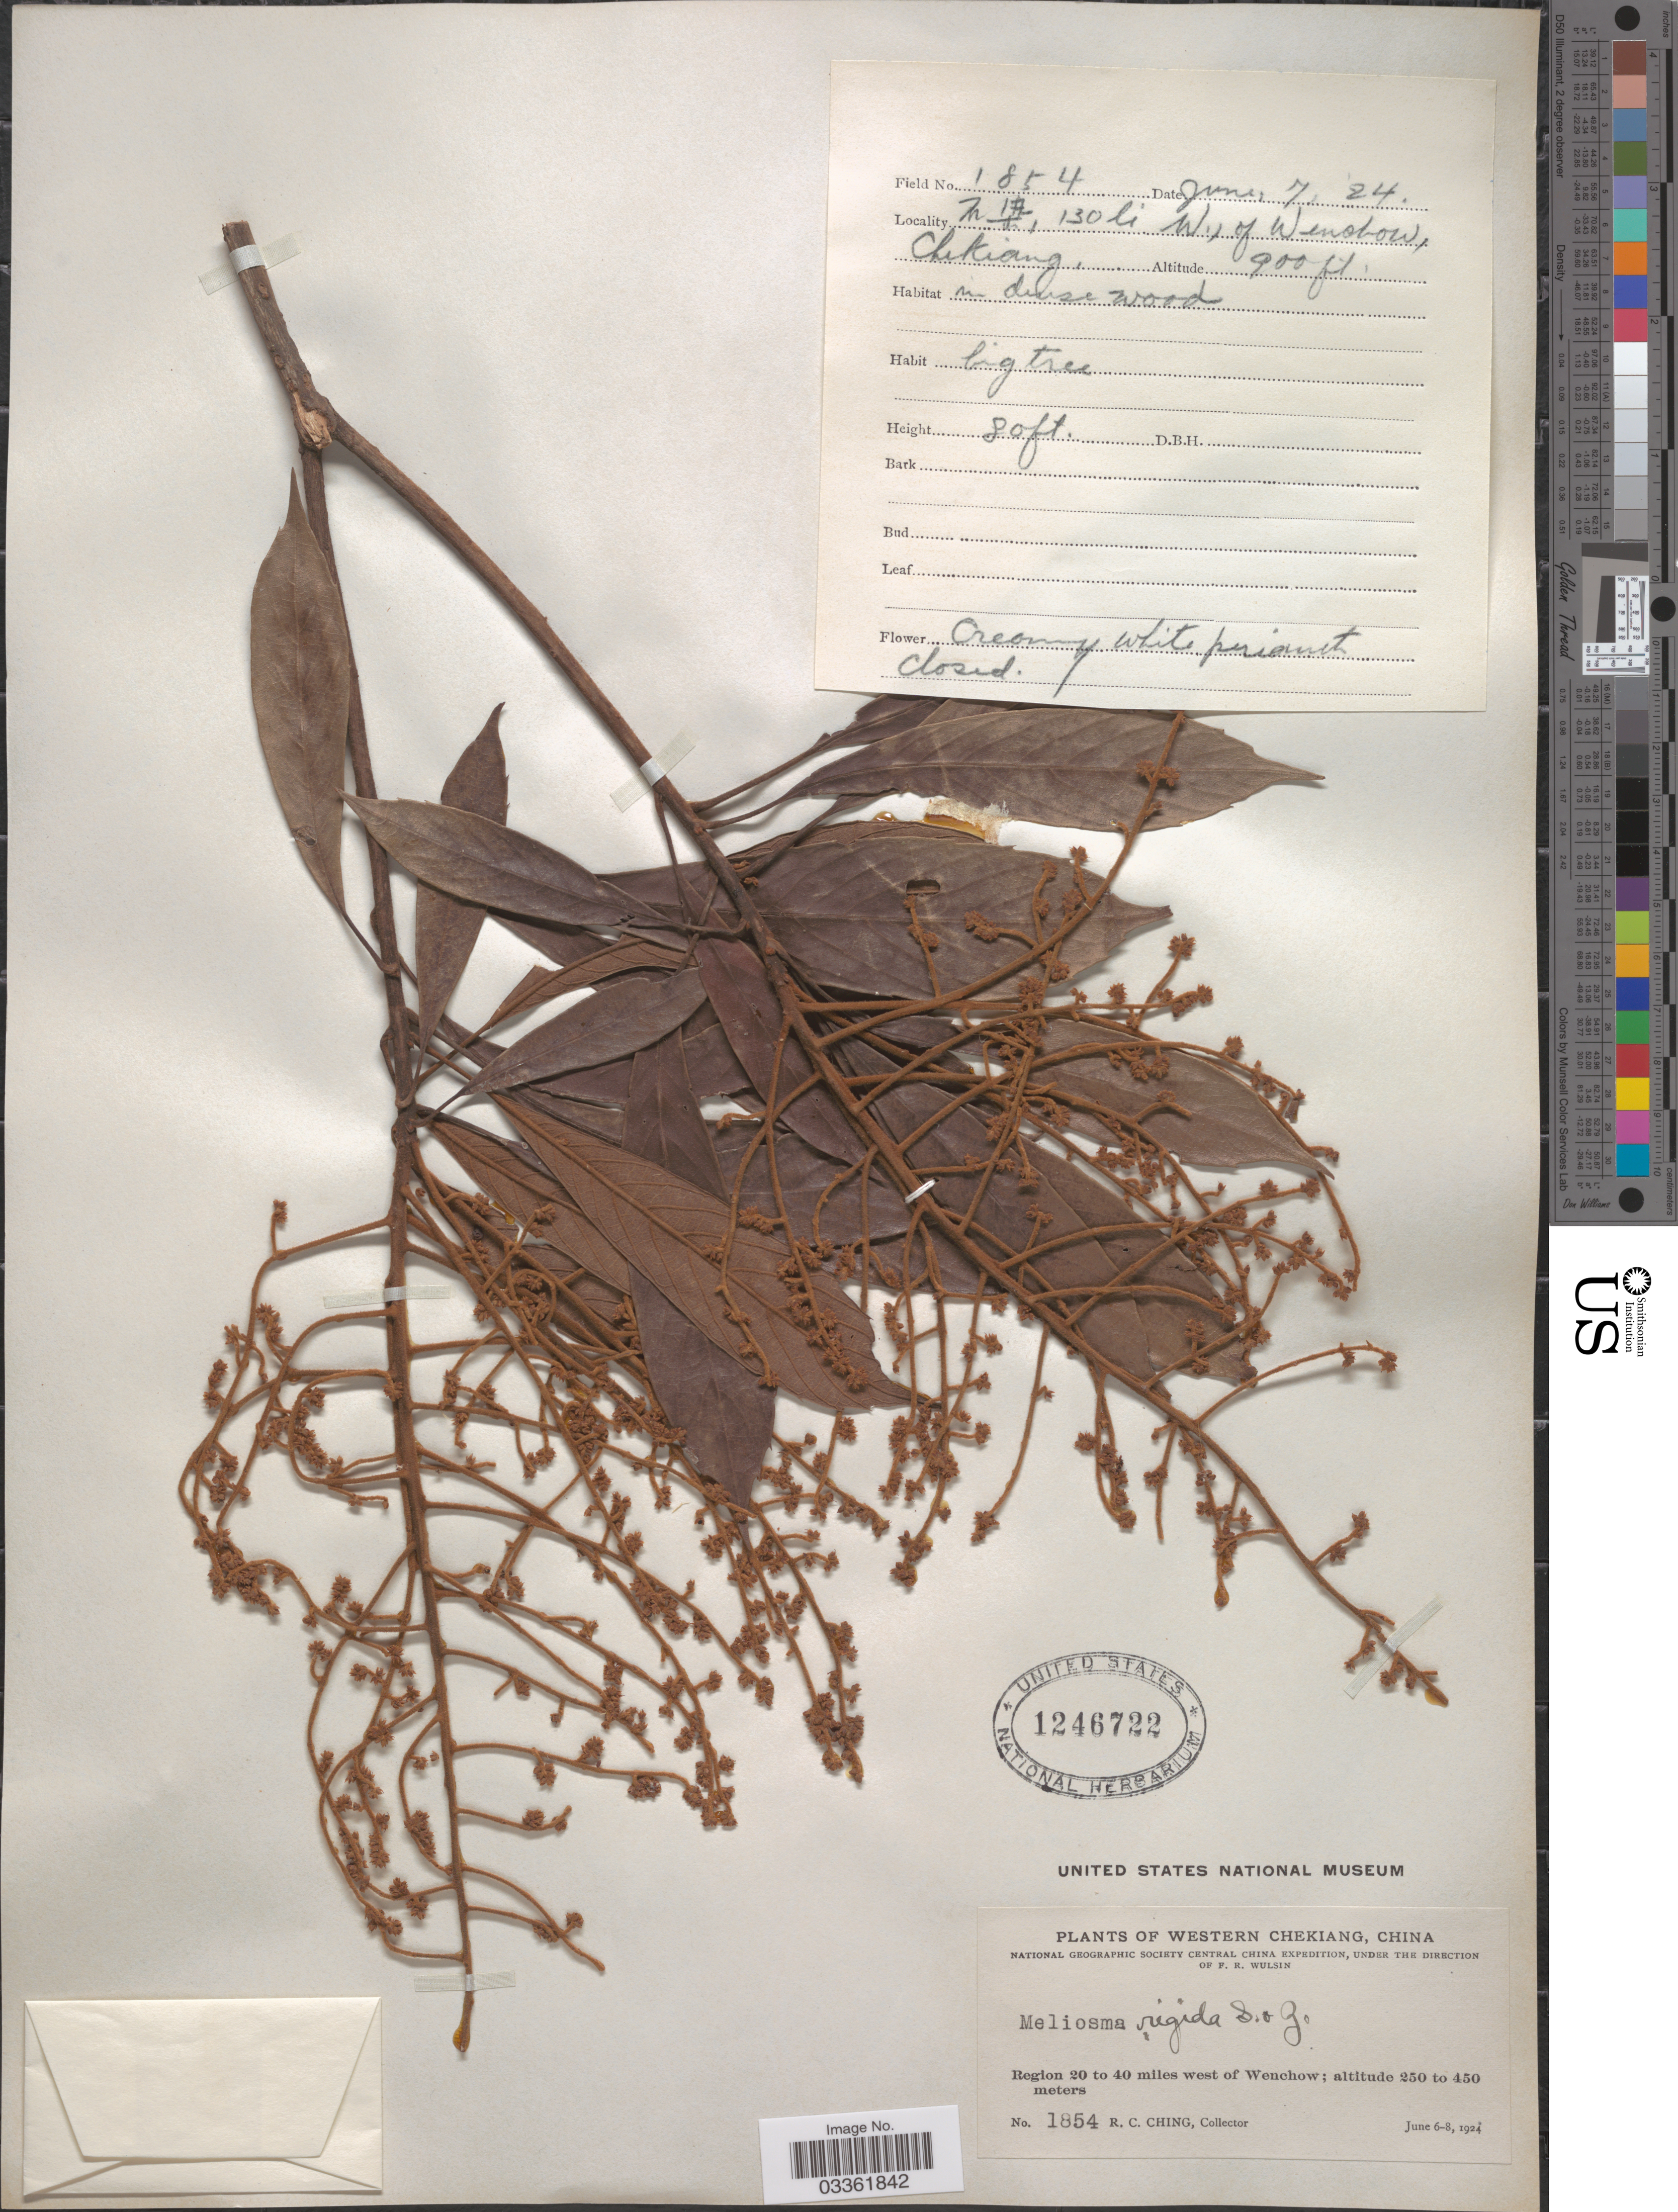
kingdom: Plantae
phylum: Tracheophyta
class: Magnoliopsida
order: Proteales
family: Sabiaceae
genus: Meliosma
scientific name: Meliosma rigida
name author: Siebold & Zucc.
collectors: R. C. Ching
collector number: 1854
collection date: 1924-06-07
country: China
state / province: Zhejiang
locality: Western Chekiang, Region 20 to 40 miles west of Wenchow, X, 130 li W. of Wenchow.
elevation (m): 274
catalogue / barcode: US 1246722